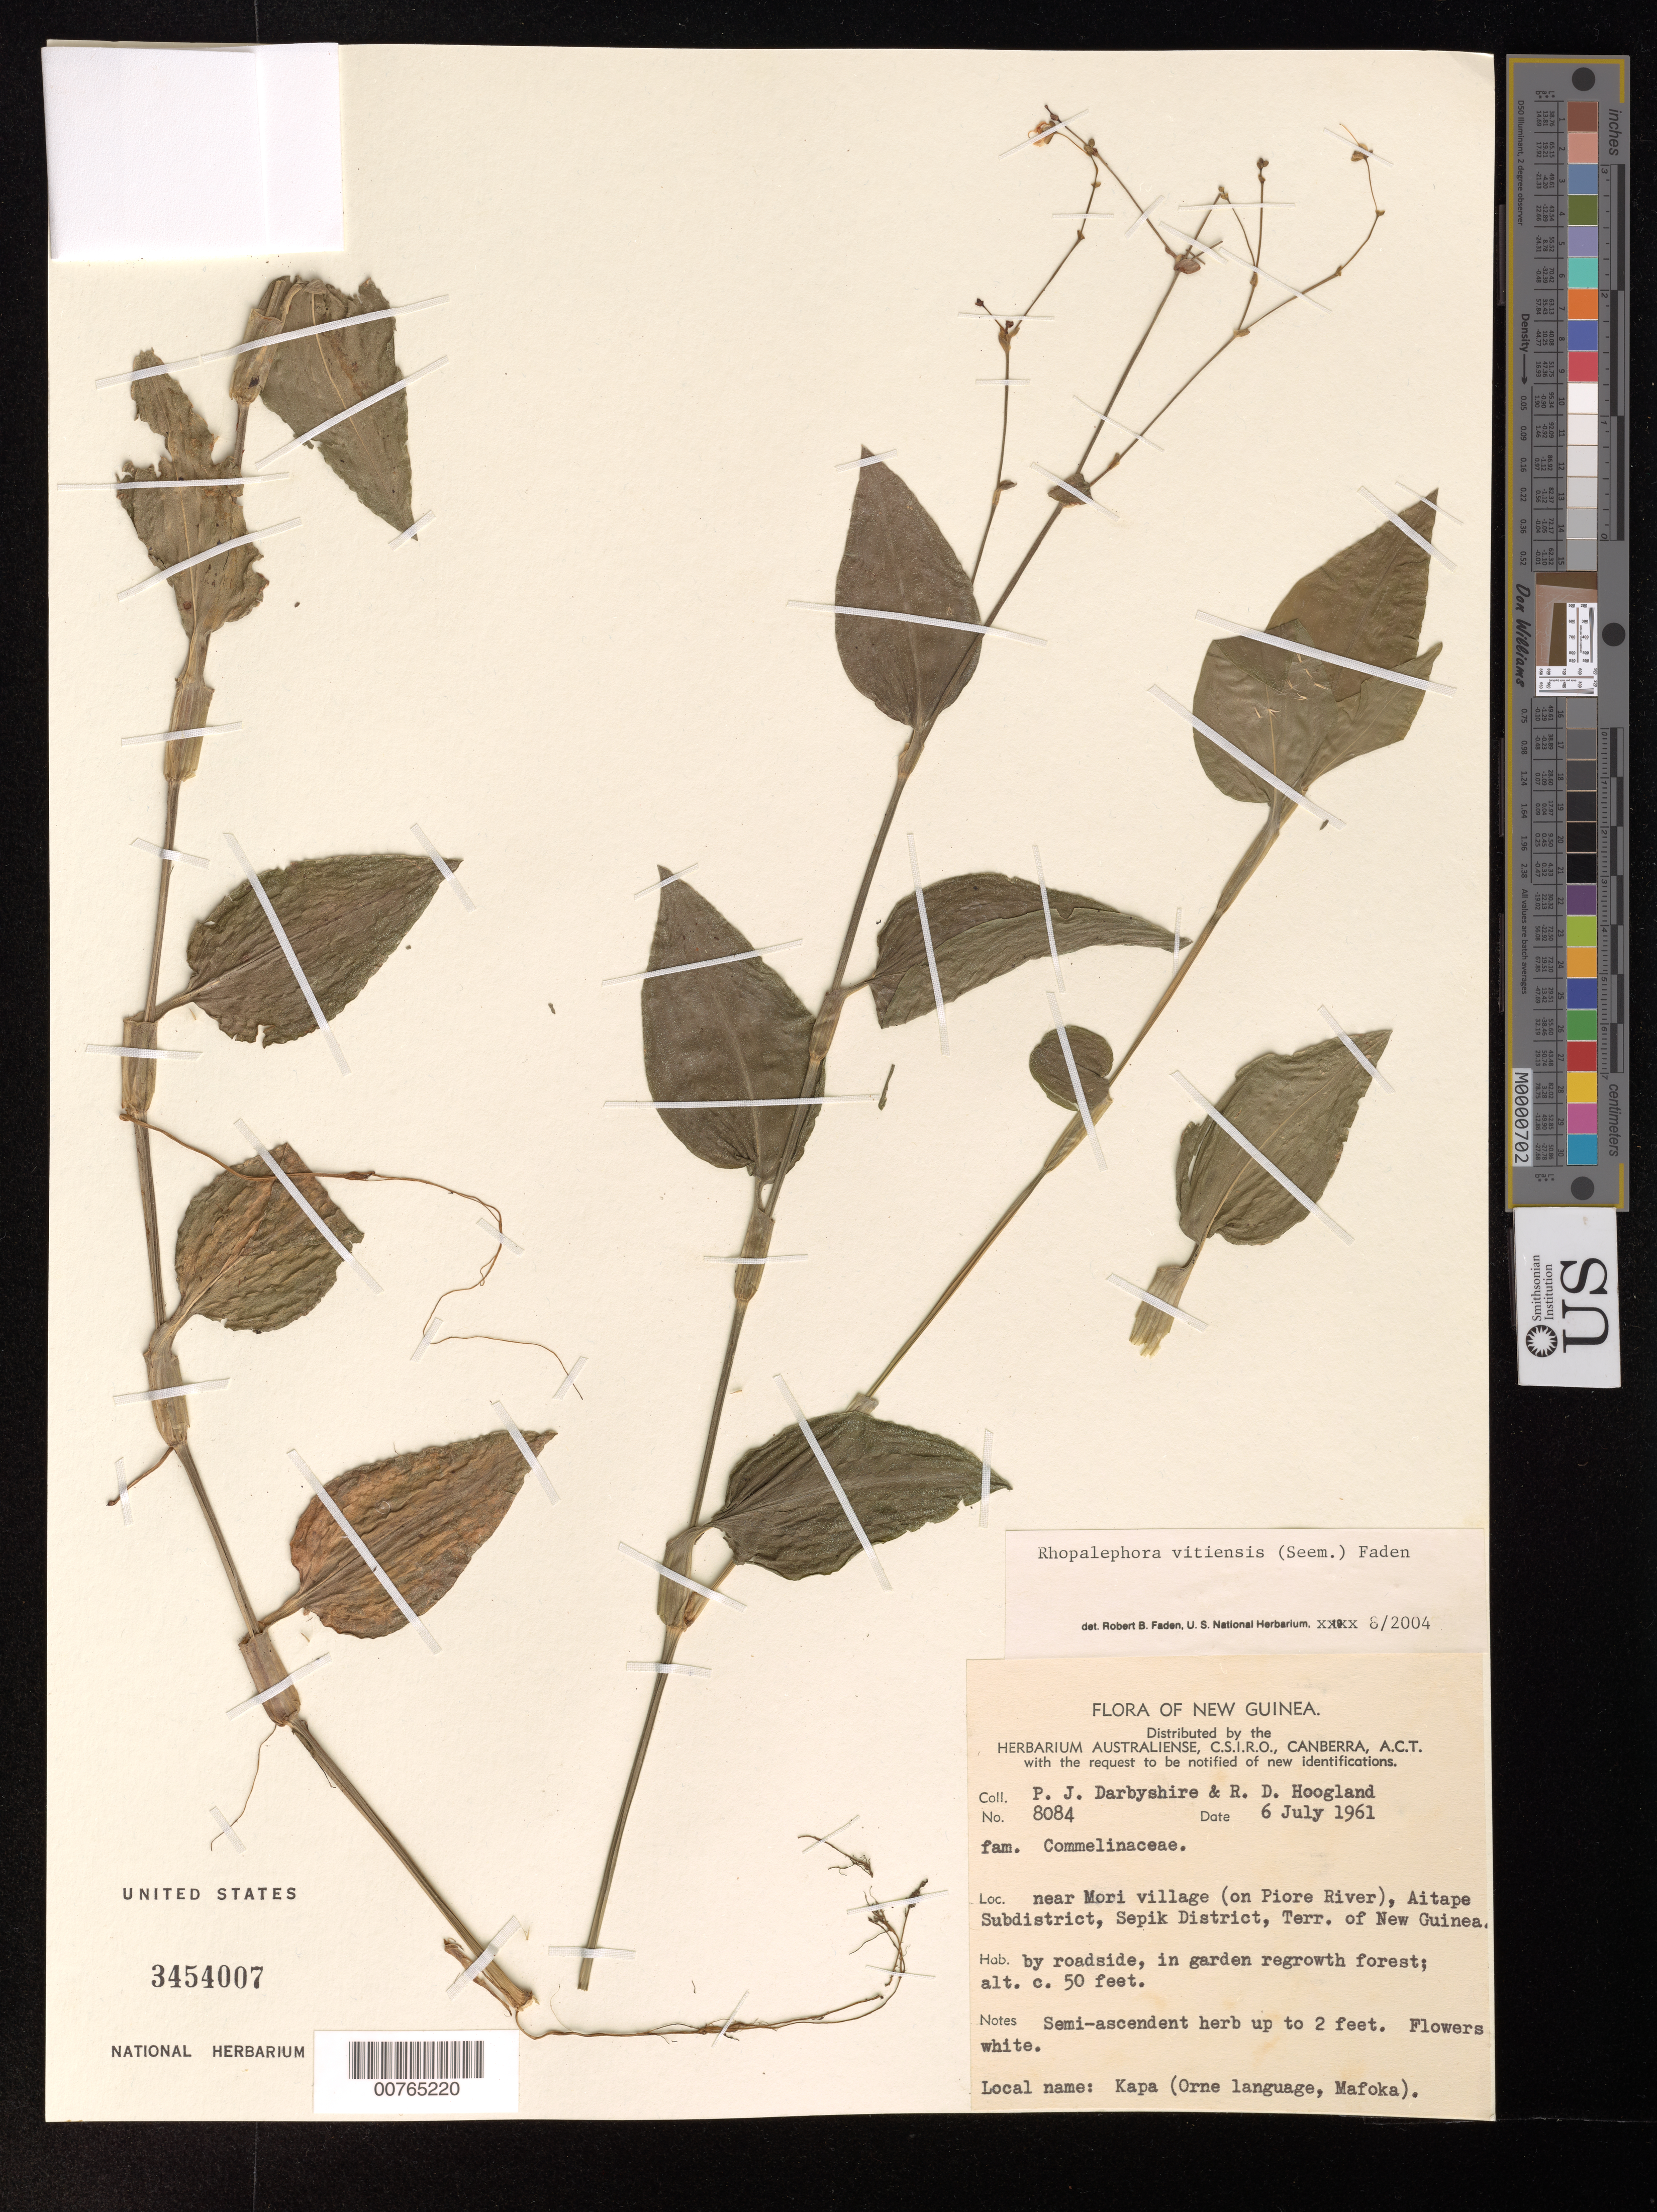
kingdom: Plantae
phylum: Tracheophyta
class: Liliopsida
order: Commelinales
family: Commelinaceae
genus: Rhopalephora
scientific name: Rhopalephora vitiensis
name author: (Seem.) Faden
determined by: Faden, Robert B., (US), Smithsonian Institution - National Museum of Natural History (UNITED STATES)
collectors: P. Darbyshire & R. D. Hoogland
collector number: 8084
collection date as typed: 06 Jul 1961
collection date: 1961-07-06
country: Papua New Guinea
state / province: Sandaun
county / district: Aitape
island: New Guinea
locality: Near Mori Village, on Piore River.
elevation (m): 15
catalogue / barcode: US 3454007